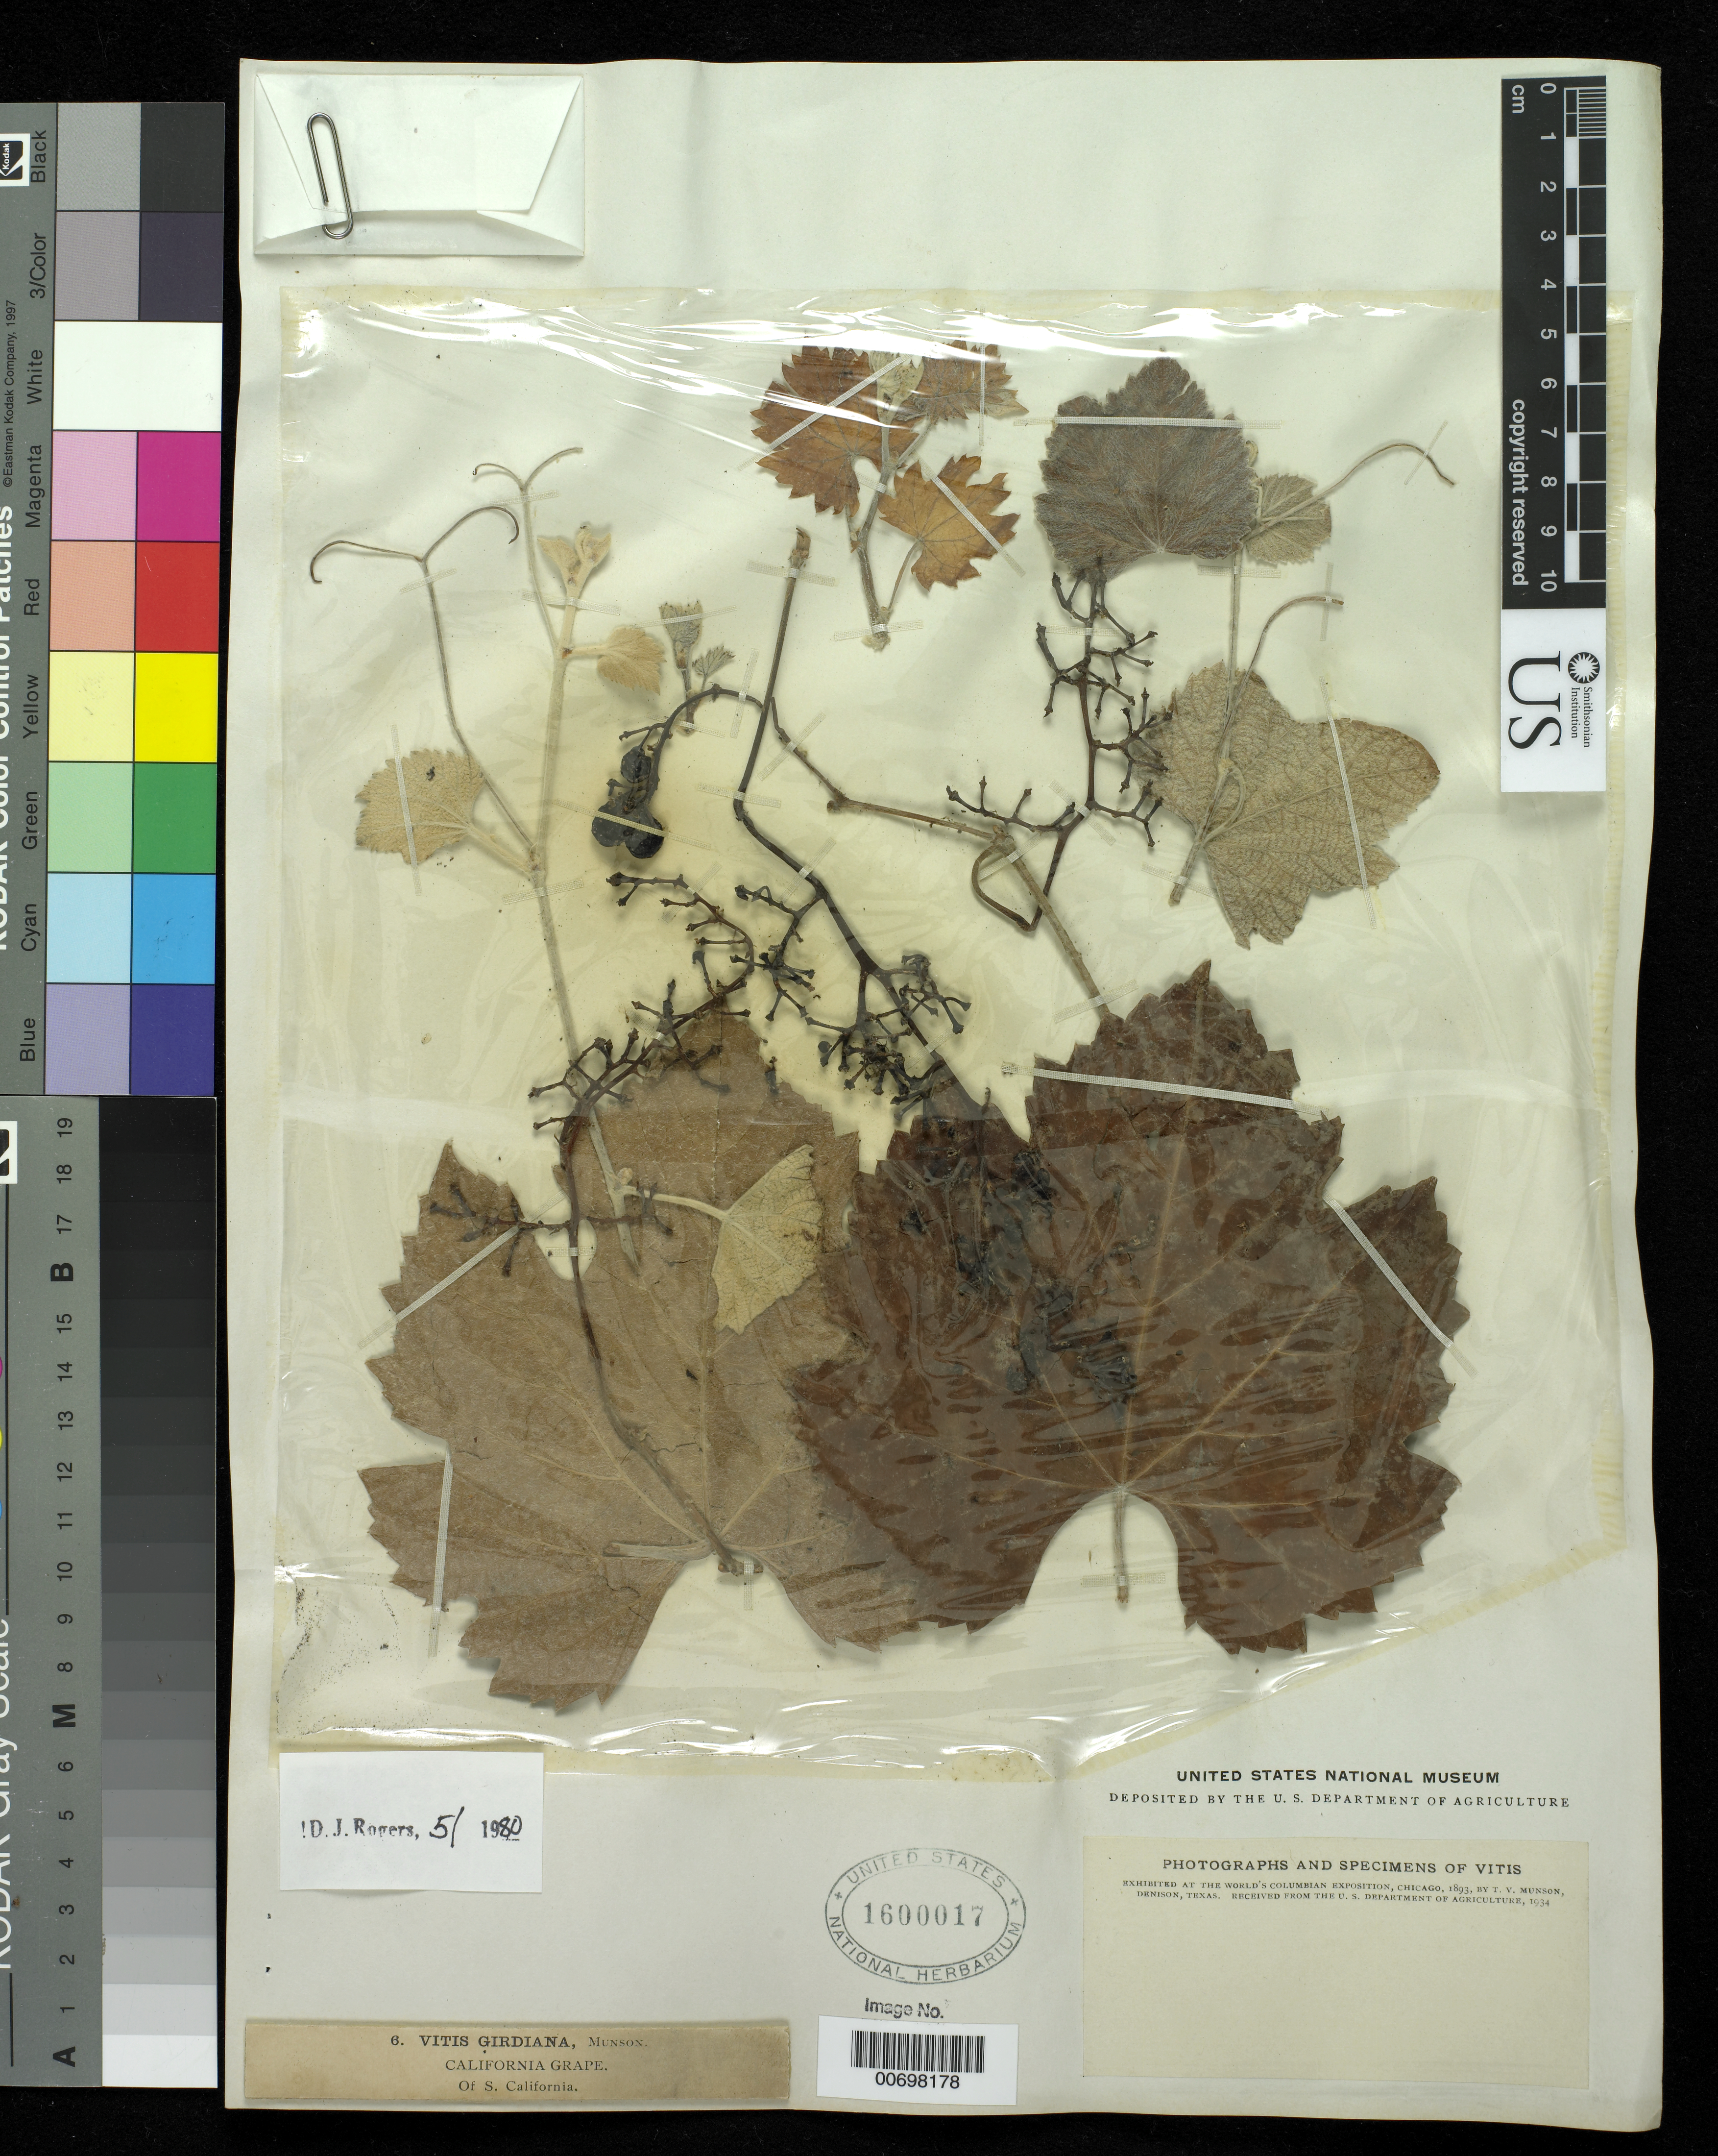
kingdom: Plantae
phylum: Tracheophyta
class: Magnoliopsida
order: Vitales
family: Vitaceae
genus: Vitis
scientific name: Vitis girdiana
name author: Munson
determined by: Rogers, D. J.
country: United States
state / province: California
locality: S. California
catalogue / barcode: US 1600017